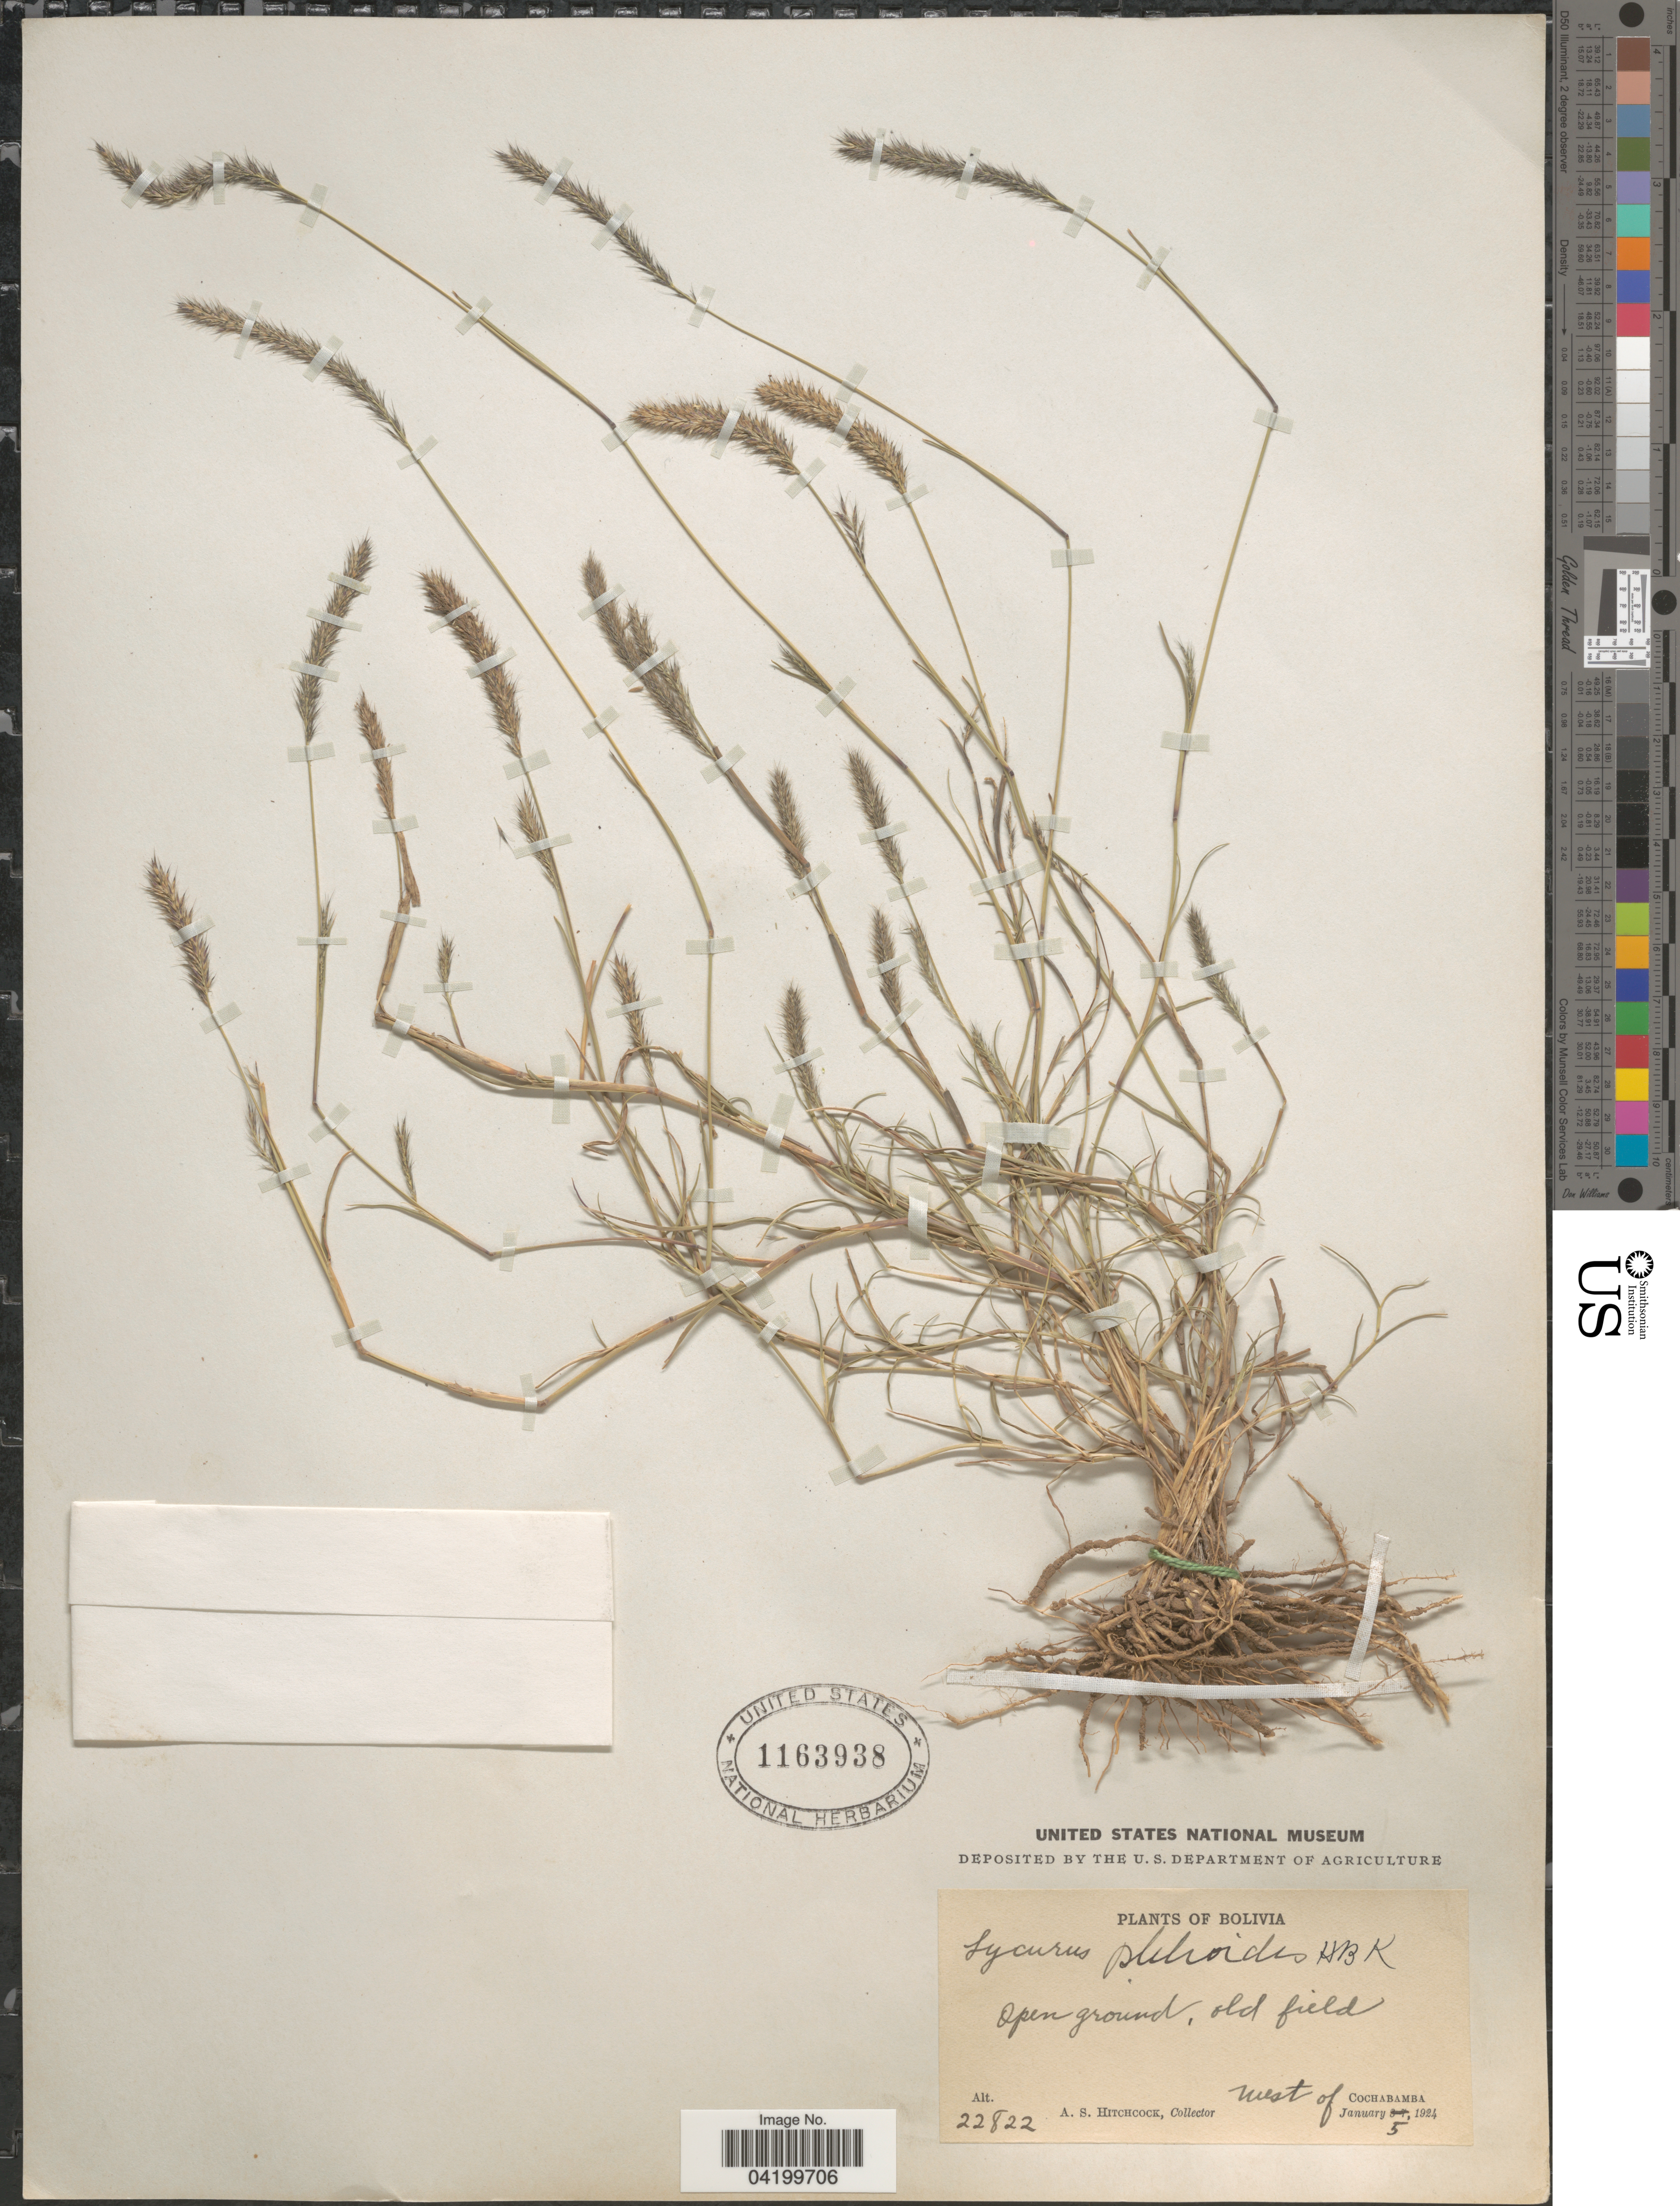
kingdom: Plantae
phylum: Tracheophyta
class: Liliopsida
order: Poales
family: Poaceae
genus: Muhlenbergia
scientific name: Muhlenbergia phleoides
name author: (Kunth) Columbus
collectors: A. S. Hitchcock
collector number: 22822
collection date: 1924-01-05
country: Bolivia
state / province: Cochabamba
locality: West of Cochabamba.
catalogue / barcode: US 1163938